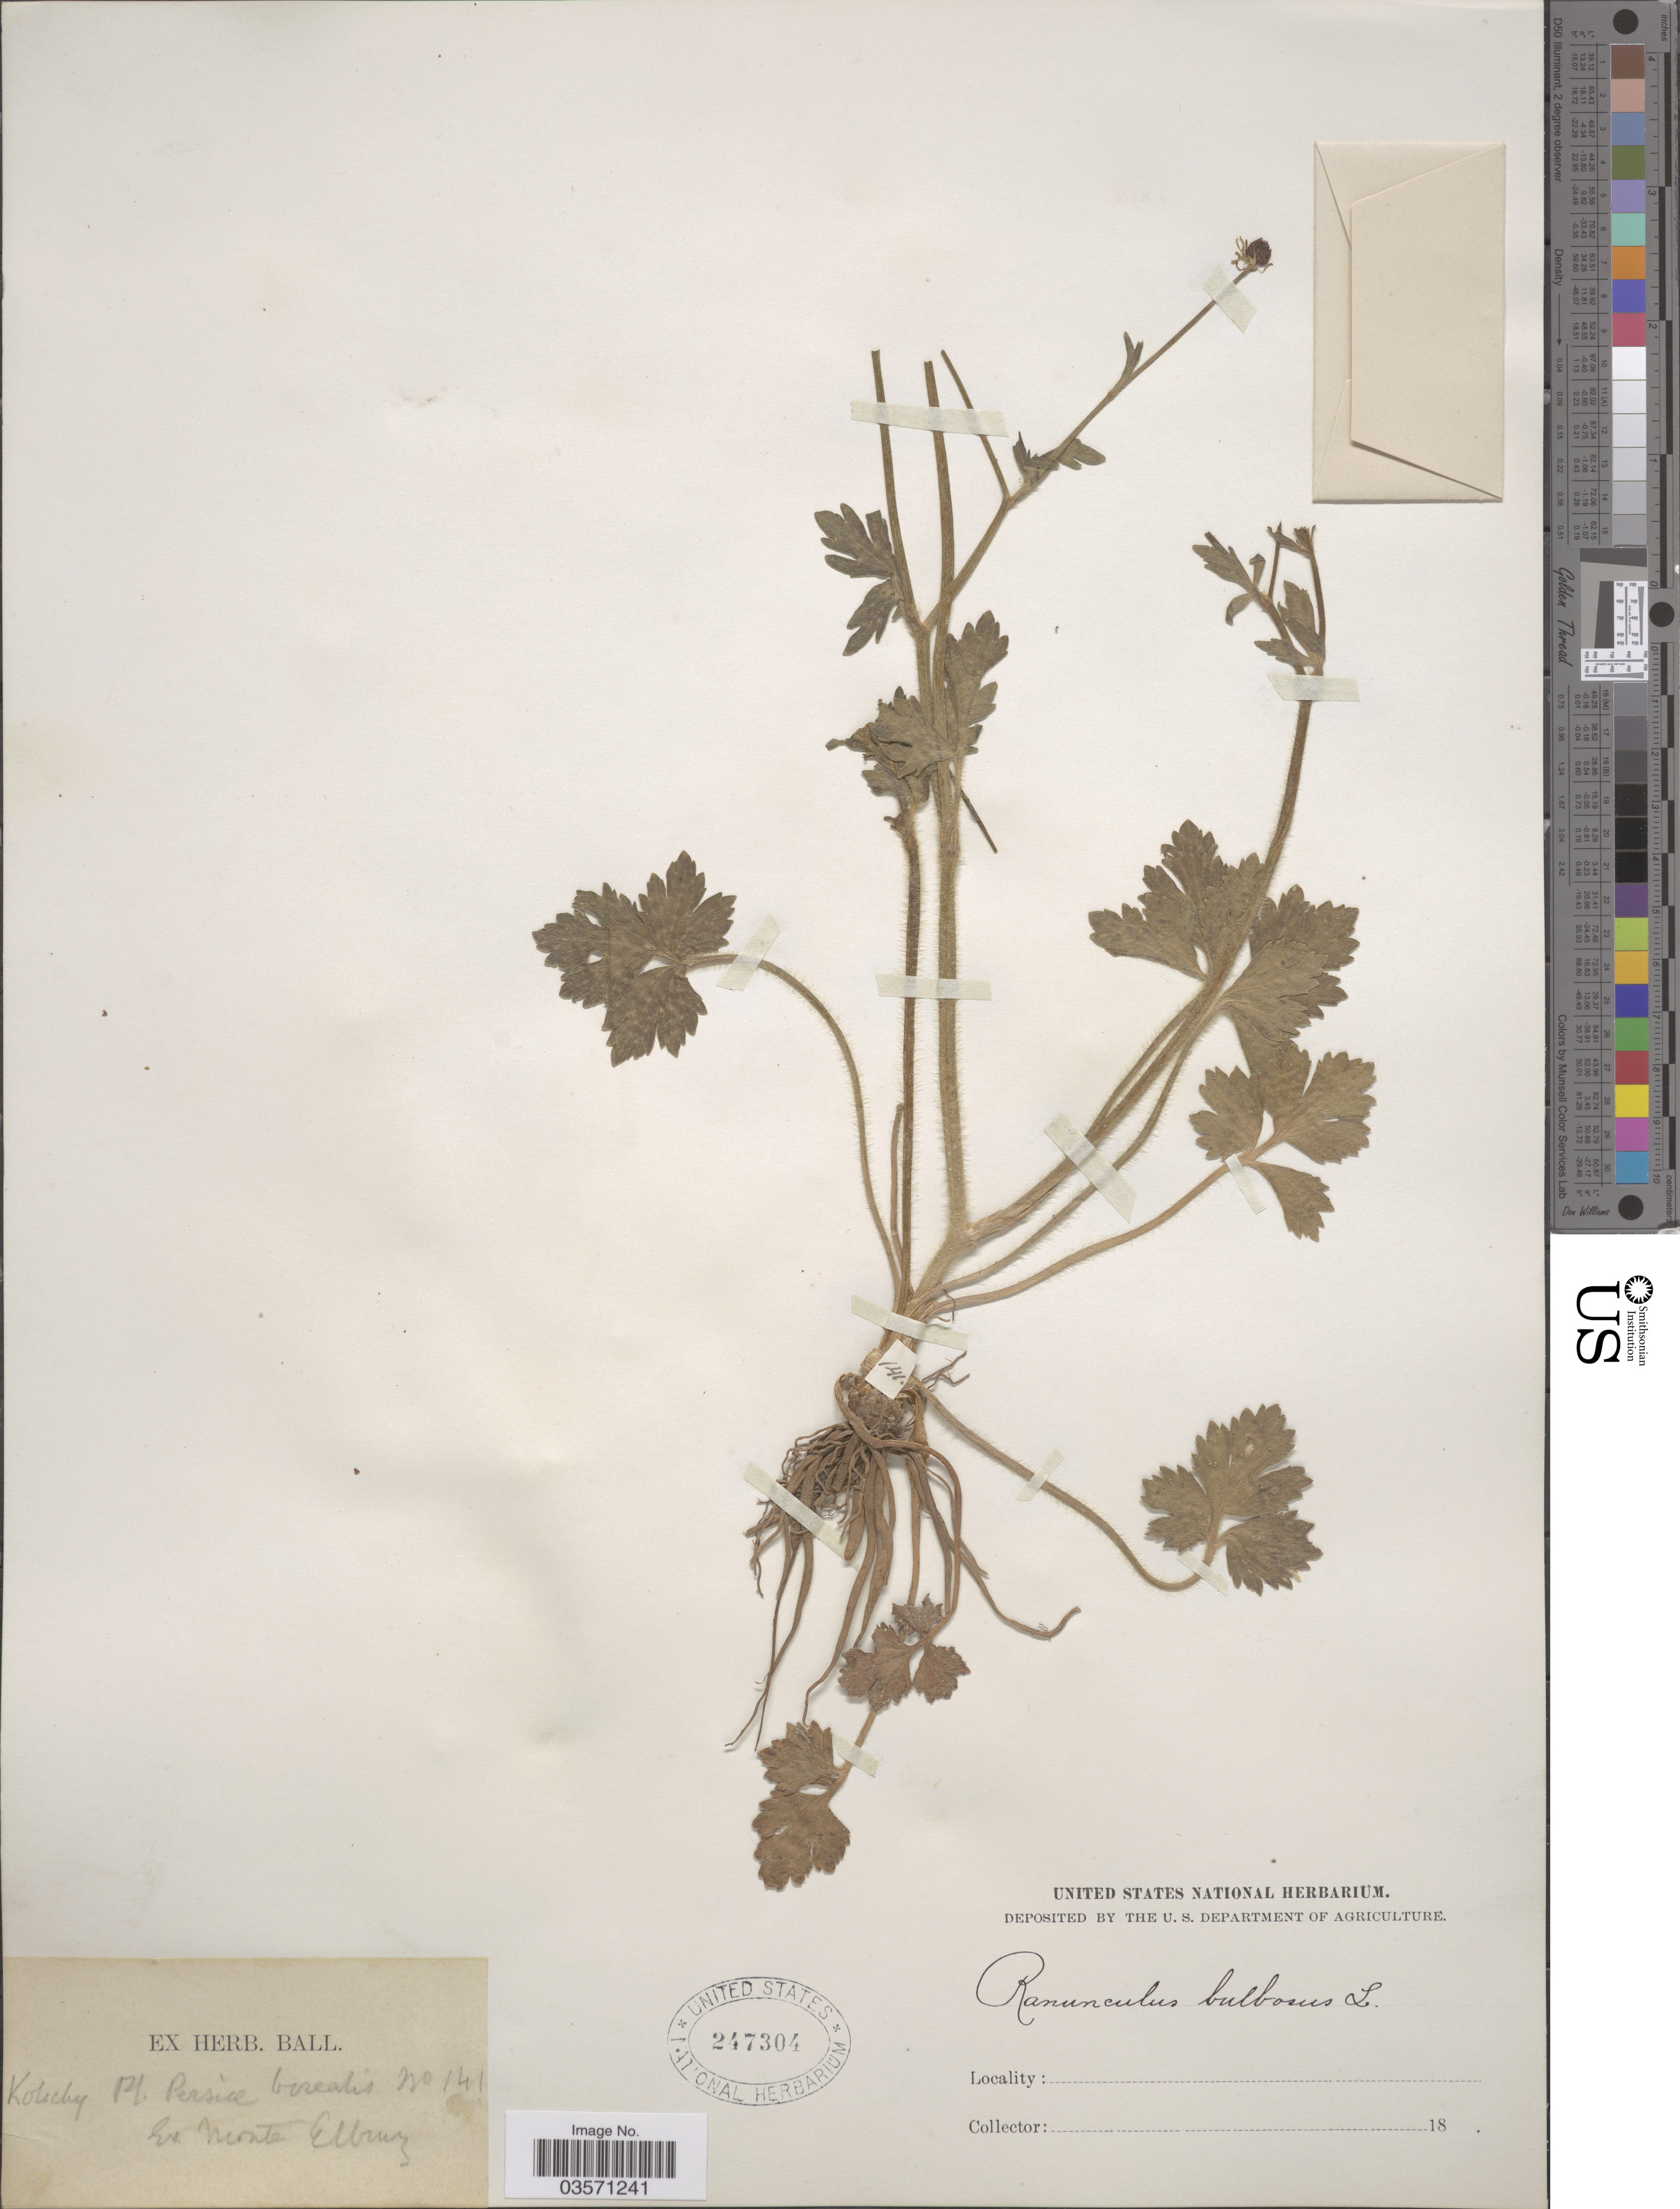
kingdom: Plantae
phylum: Tracheophyta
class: Magnoliopsida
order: Ranunculales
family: Ranunculaceae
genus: Ranunculus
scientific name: Ranunculus bulbosus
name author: L.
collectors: Kotschy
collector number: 141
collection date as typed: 18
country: Russian Federation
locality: Persiæ borealis. Ex monte Elbruz.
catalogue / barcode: US 247304